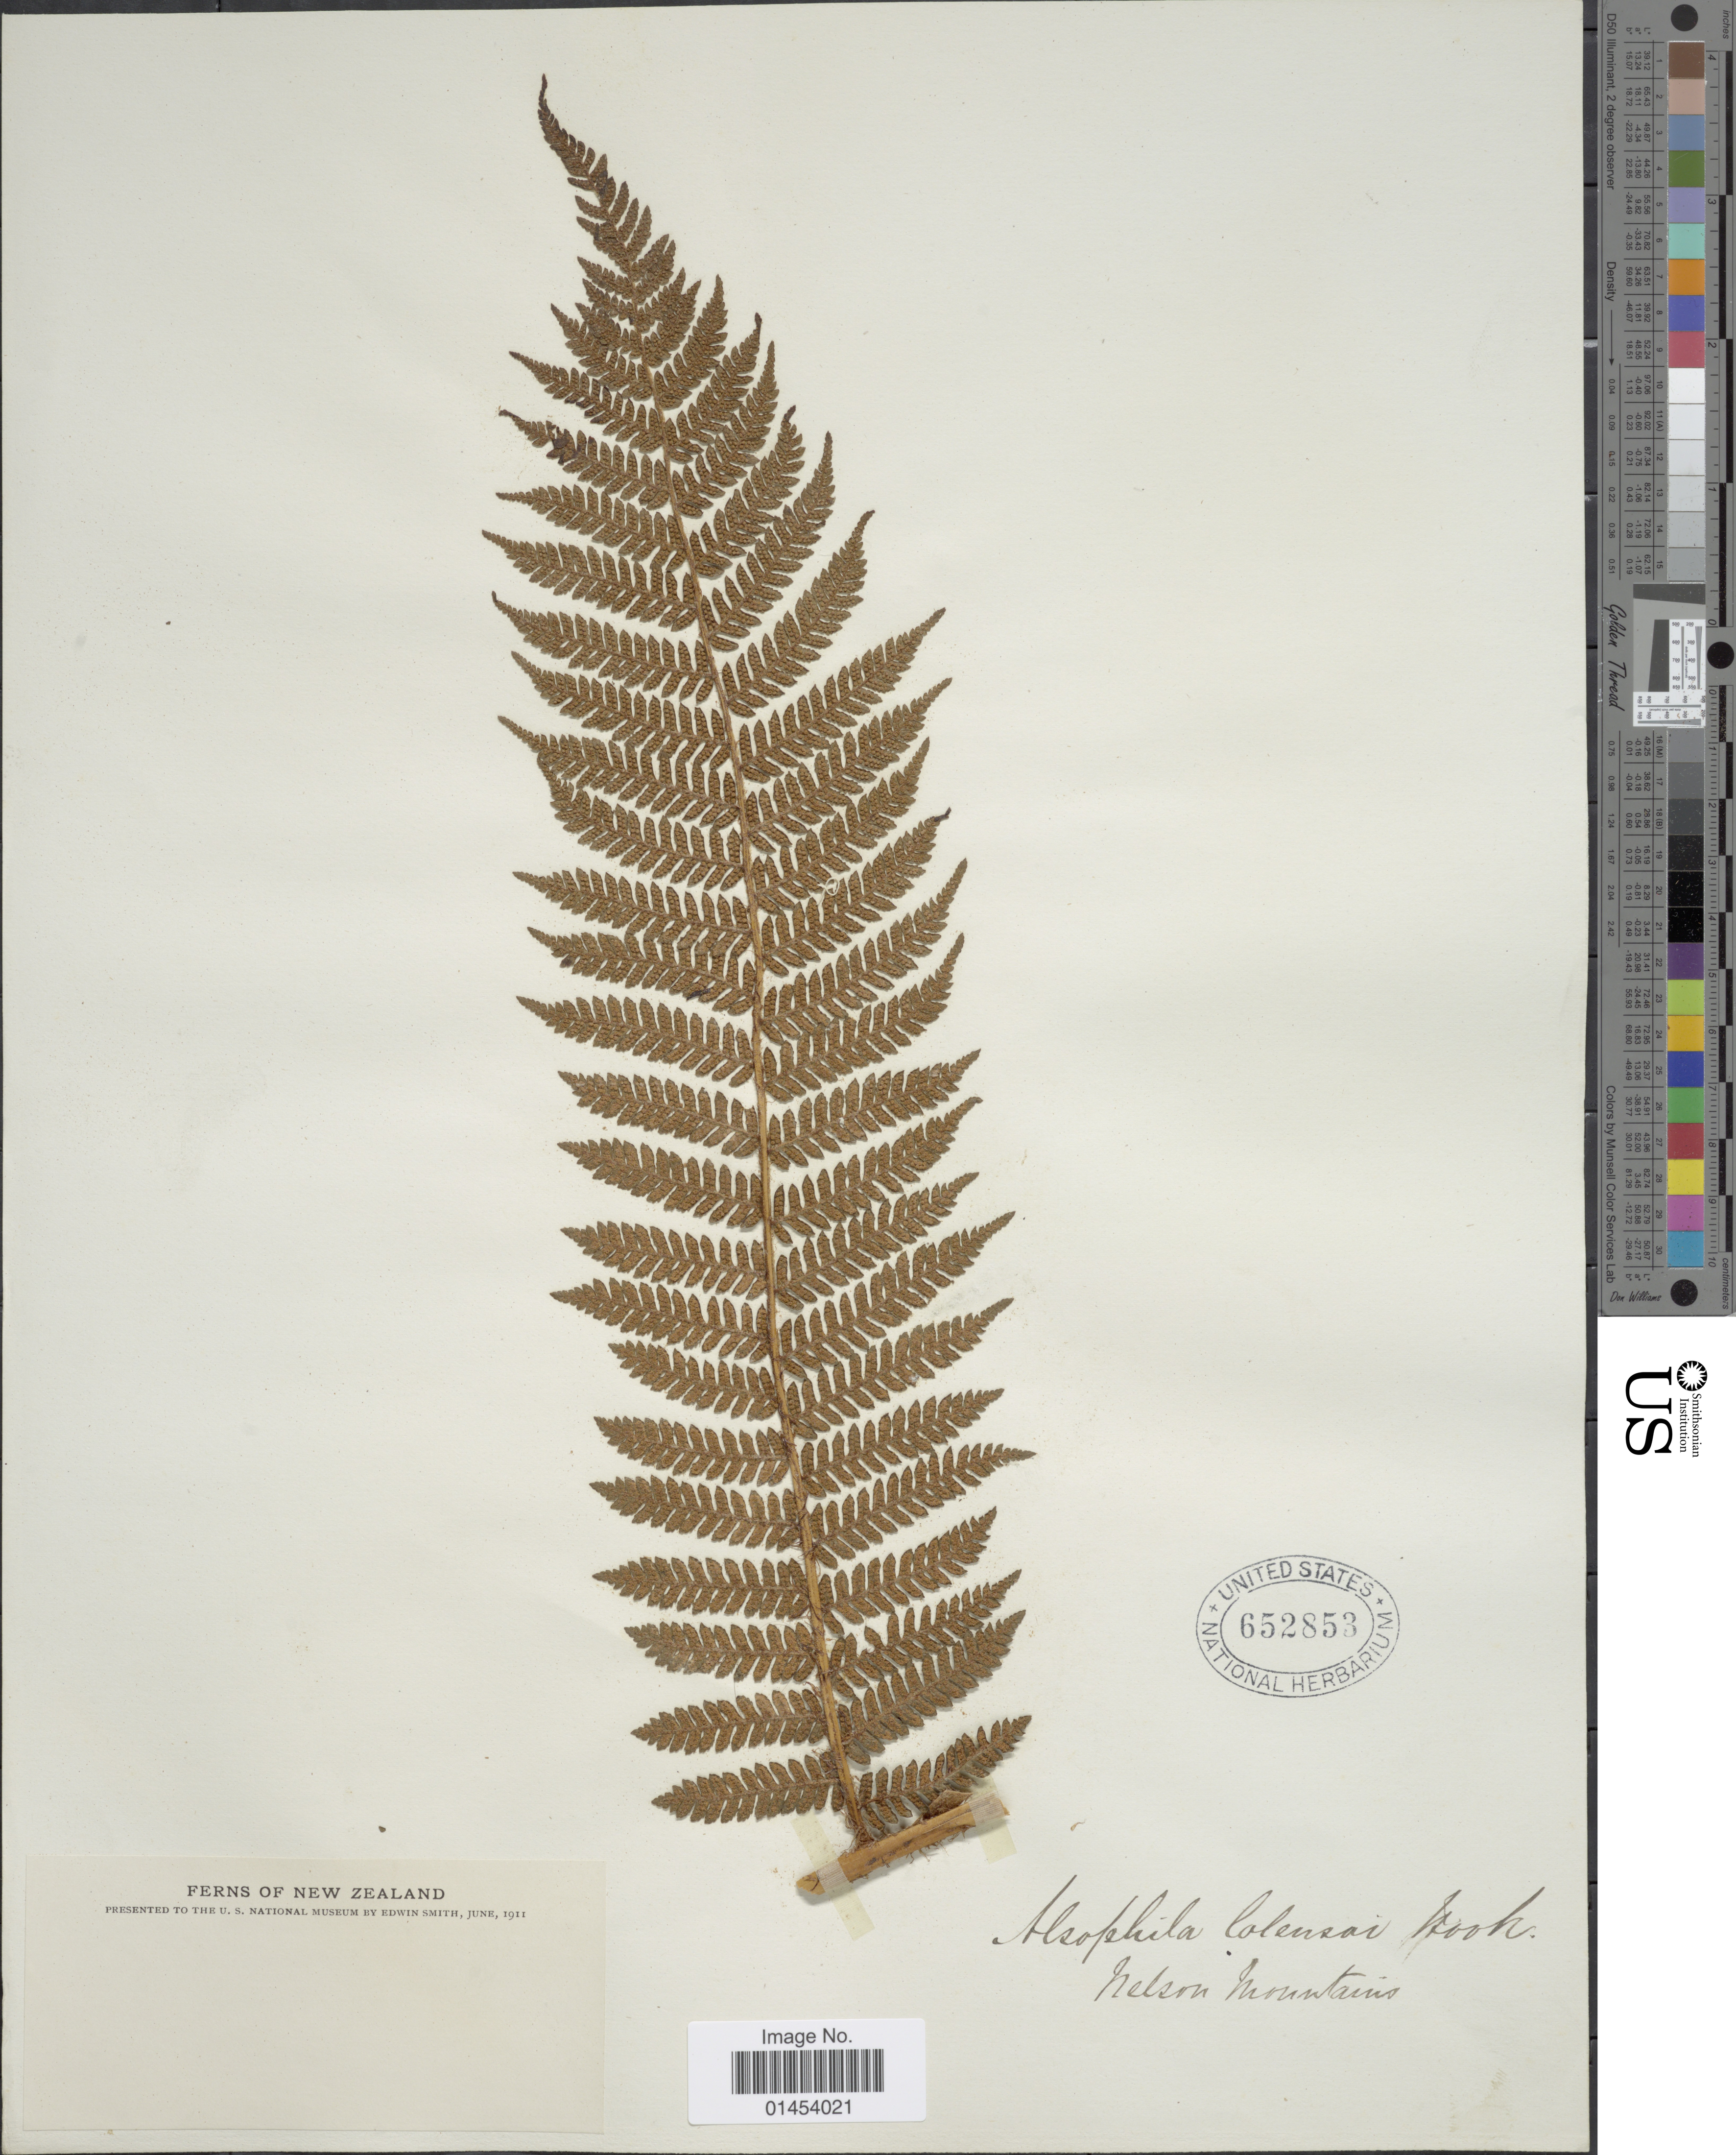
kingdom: Plantae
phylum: Tracheophyta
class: Polypodiopsida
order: Cyatheales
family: Cyatheaceae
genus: Cyathea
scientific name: Cyathea colensoi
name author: (Hook. f.) Domin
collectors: E. B. Smith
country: New Zealand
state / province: Nelson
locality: Nelson Mountains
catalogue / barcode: US 652853